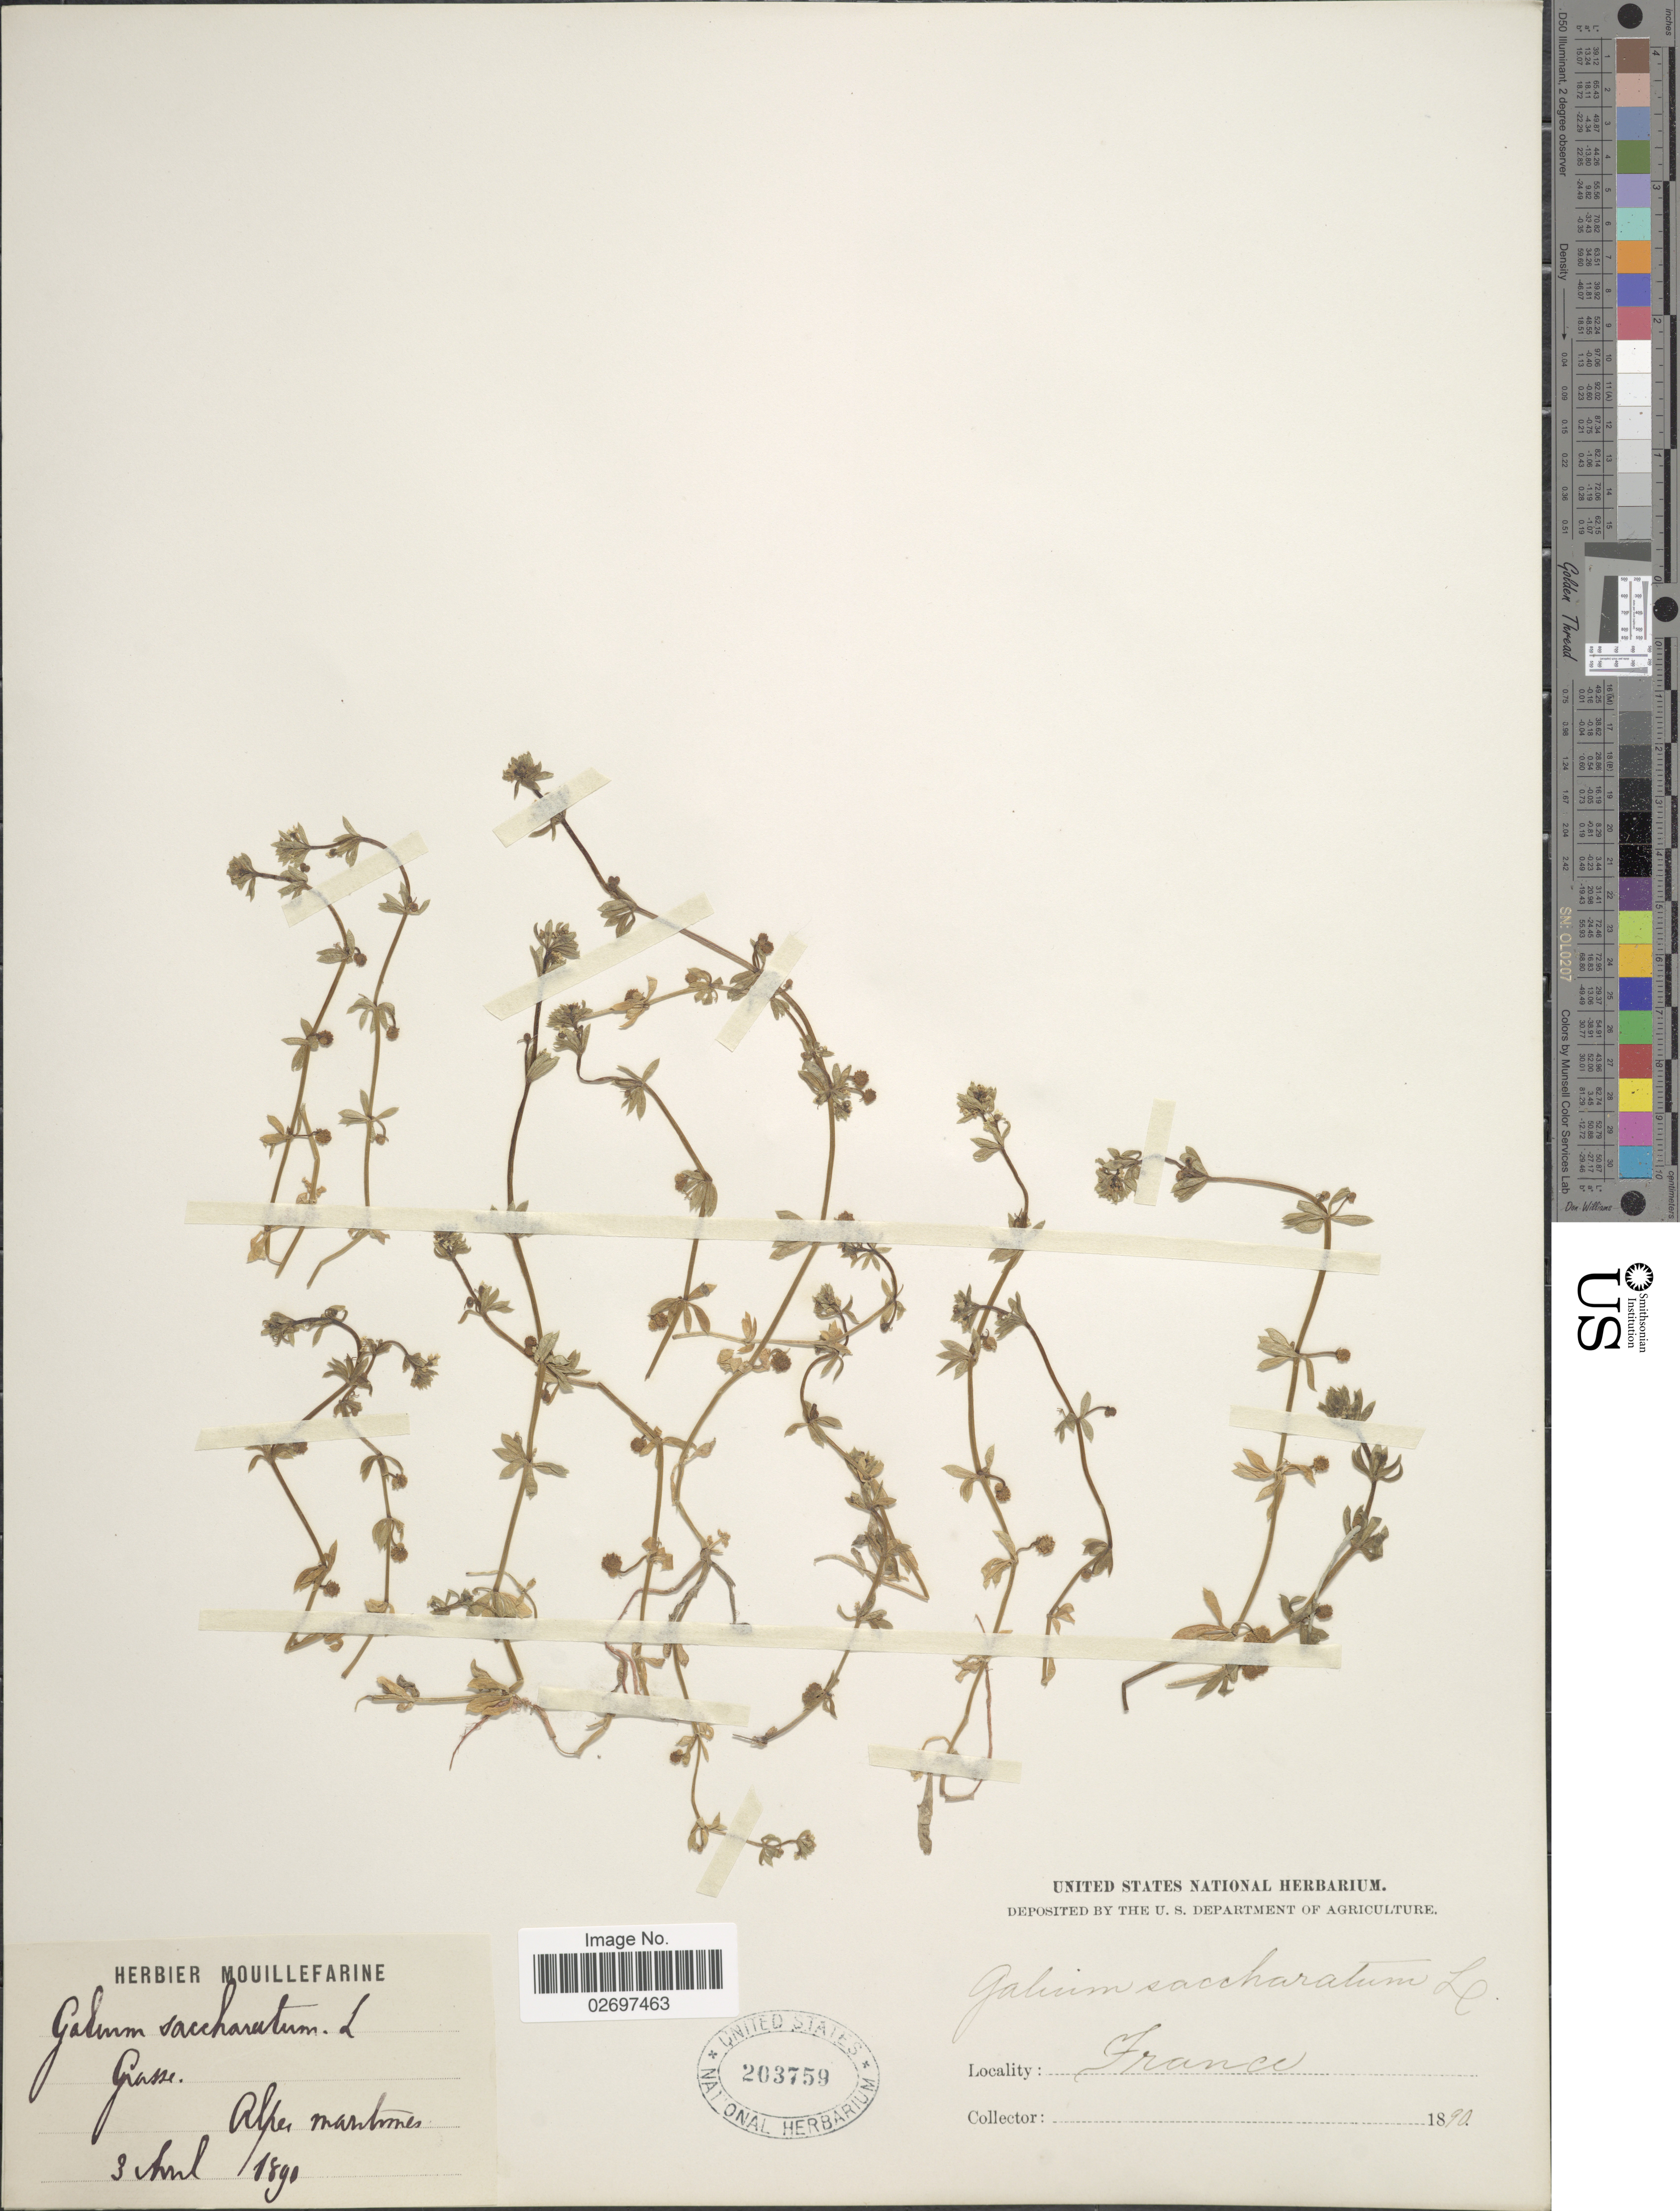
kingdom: Plantae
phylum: Tracheophyta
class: Magnoliopsida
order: Gentianales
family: Rubiaceae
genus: Galium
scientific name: Galium saccharatum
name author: All.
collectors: ex herb. Mouillefarine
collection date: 1891-04-03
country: France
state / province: Provence-Alpes-Côte d'Azur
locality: Grasse, Alpes Maritimes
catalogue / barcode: US 203759